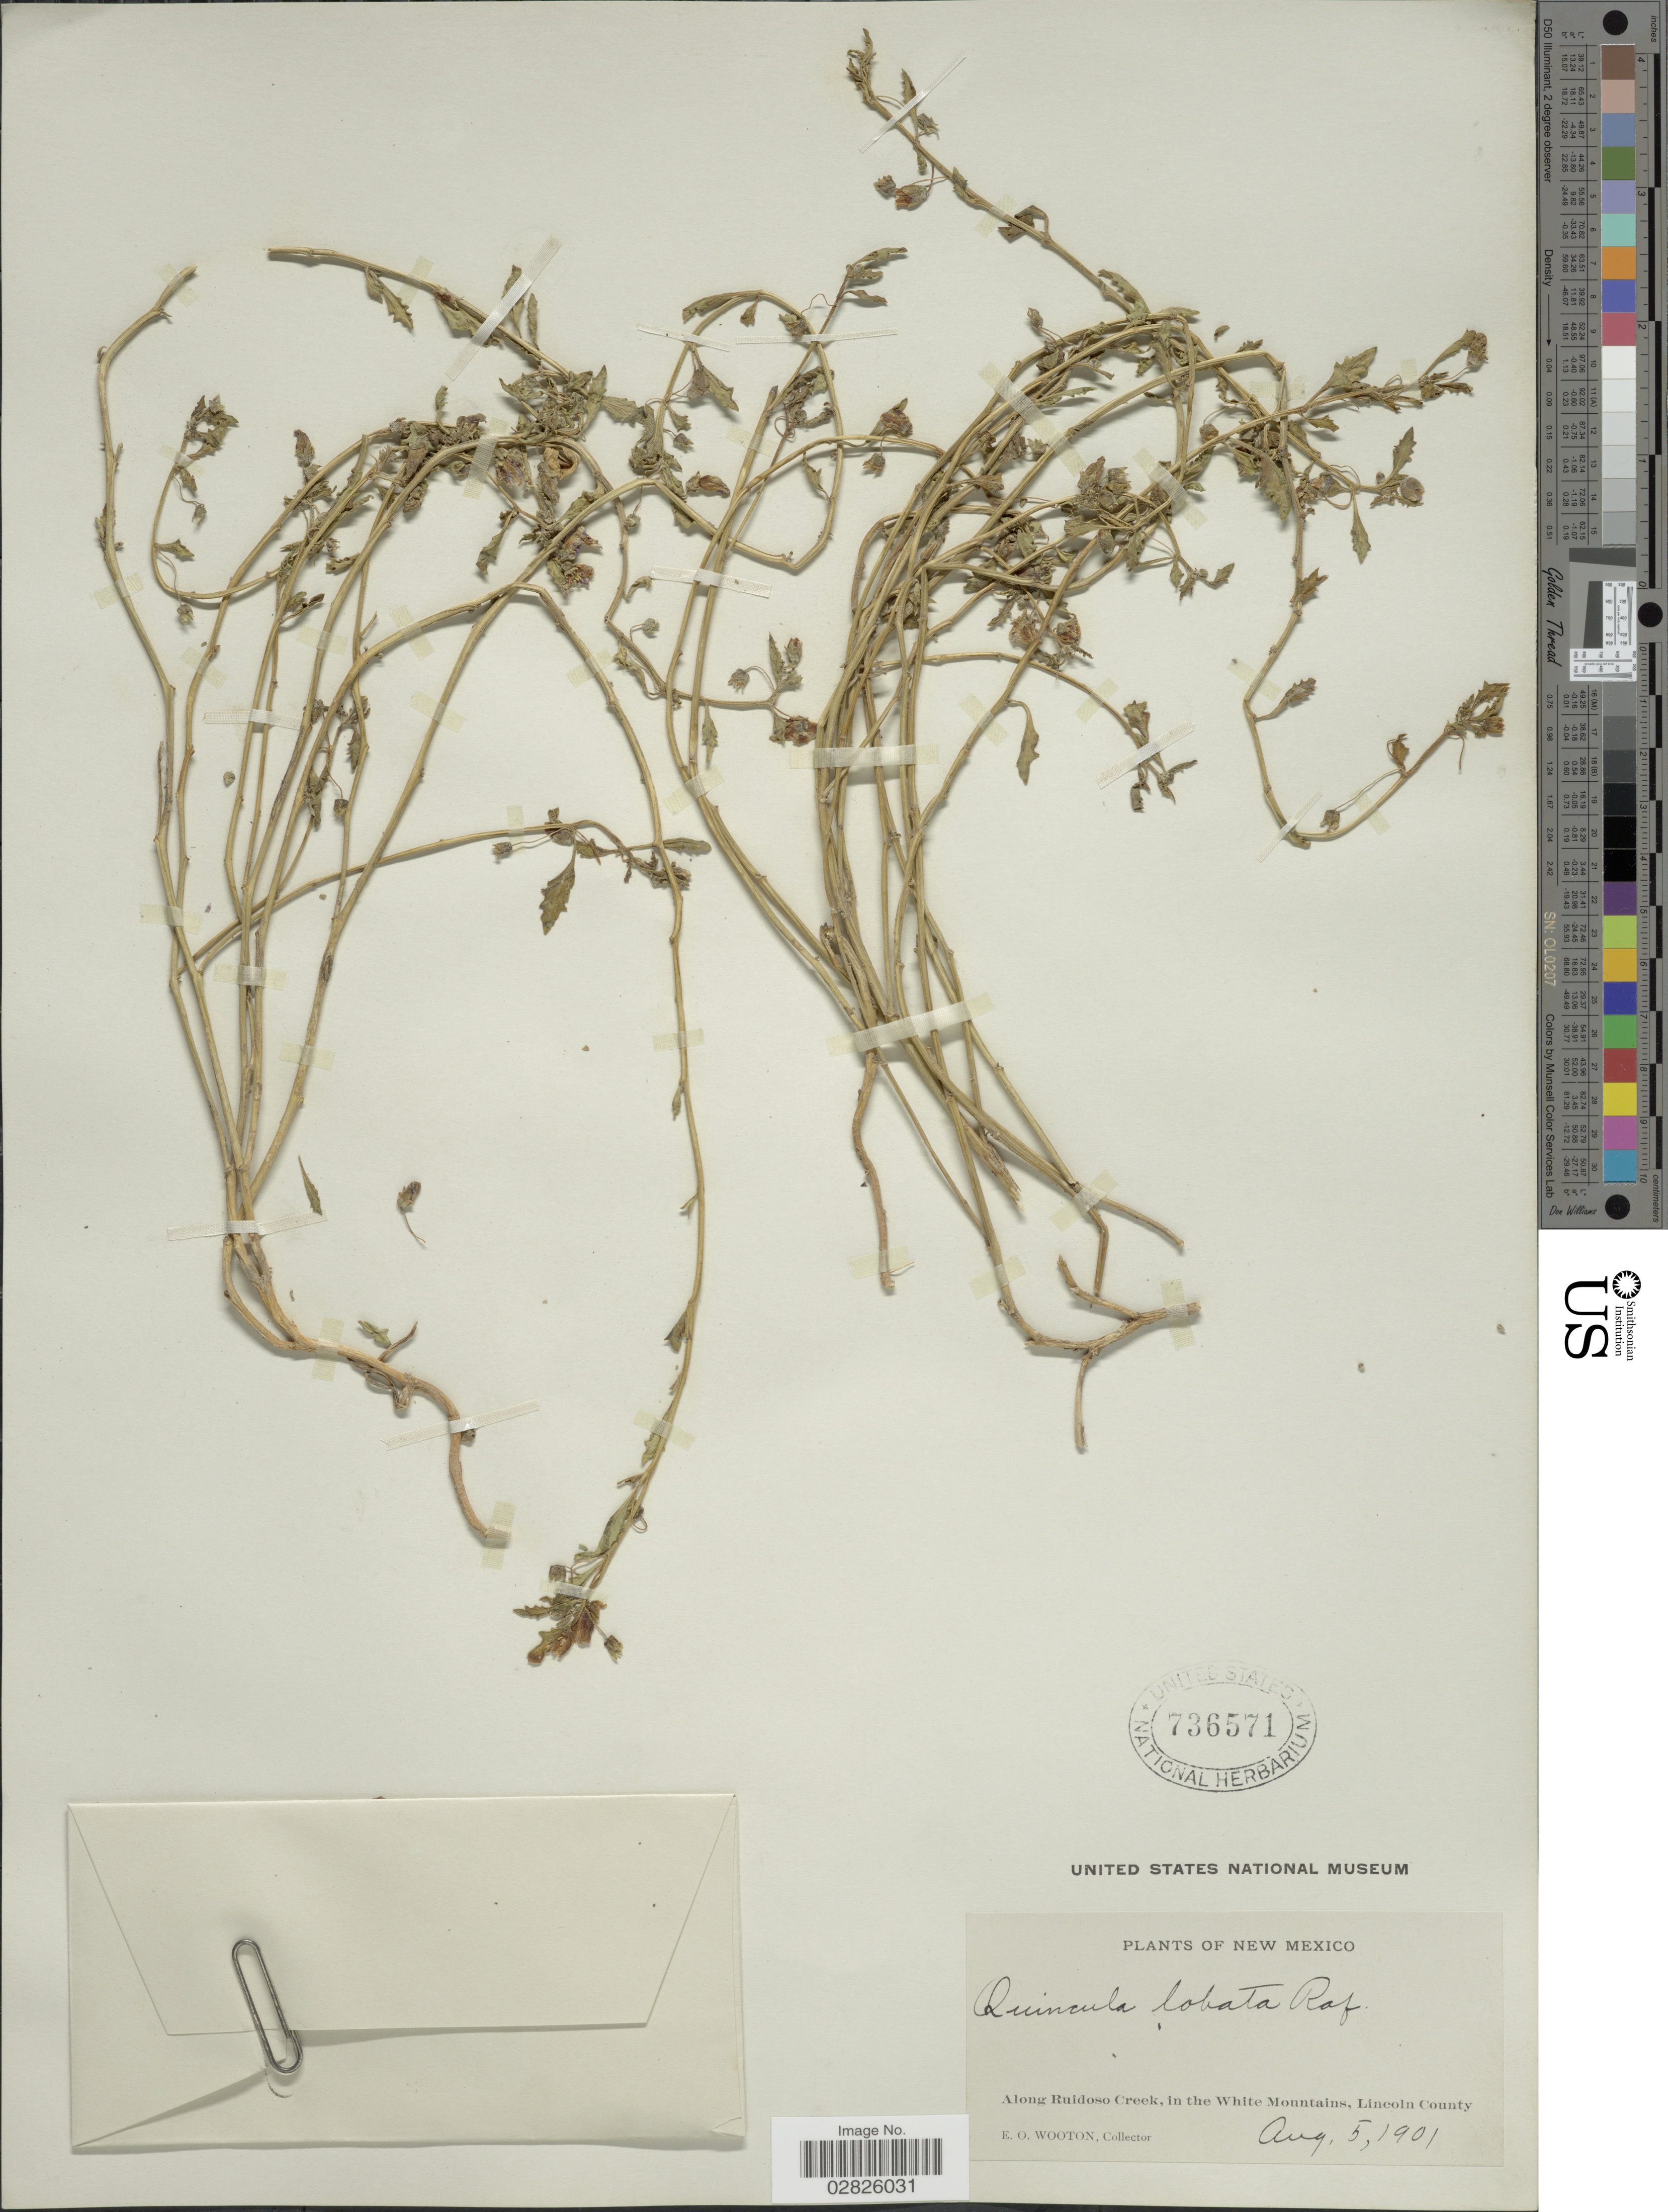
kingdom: Plantae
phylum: Tracheophyta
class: Magnoliopsida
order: Solanales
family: Solanaceae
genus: Quincula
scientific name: Quincula lobata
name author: (Torr.) Raf.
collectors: E. O. Wooton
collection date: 1901-08-05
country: United States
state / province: New Mexico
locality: Along Ruidoso Creek, in the White Mountains, Lincoln County.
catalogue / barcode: US 736571